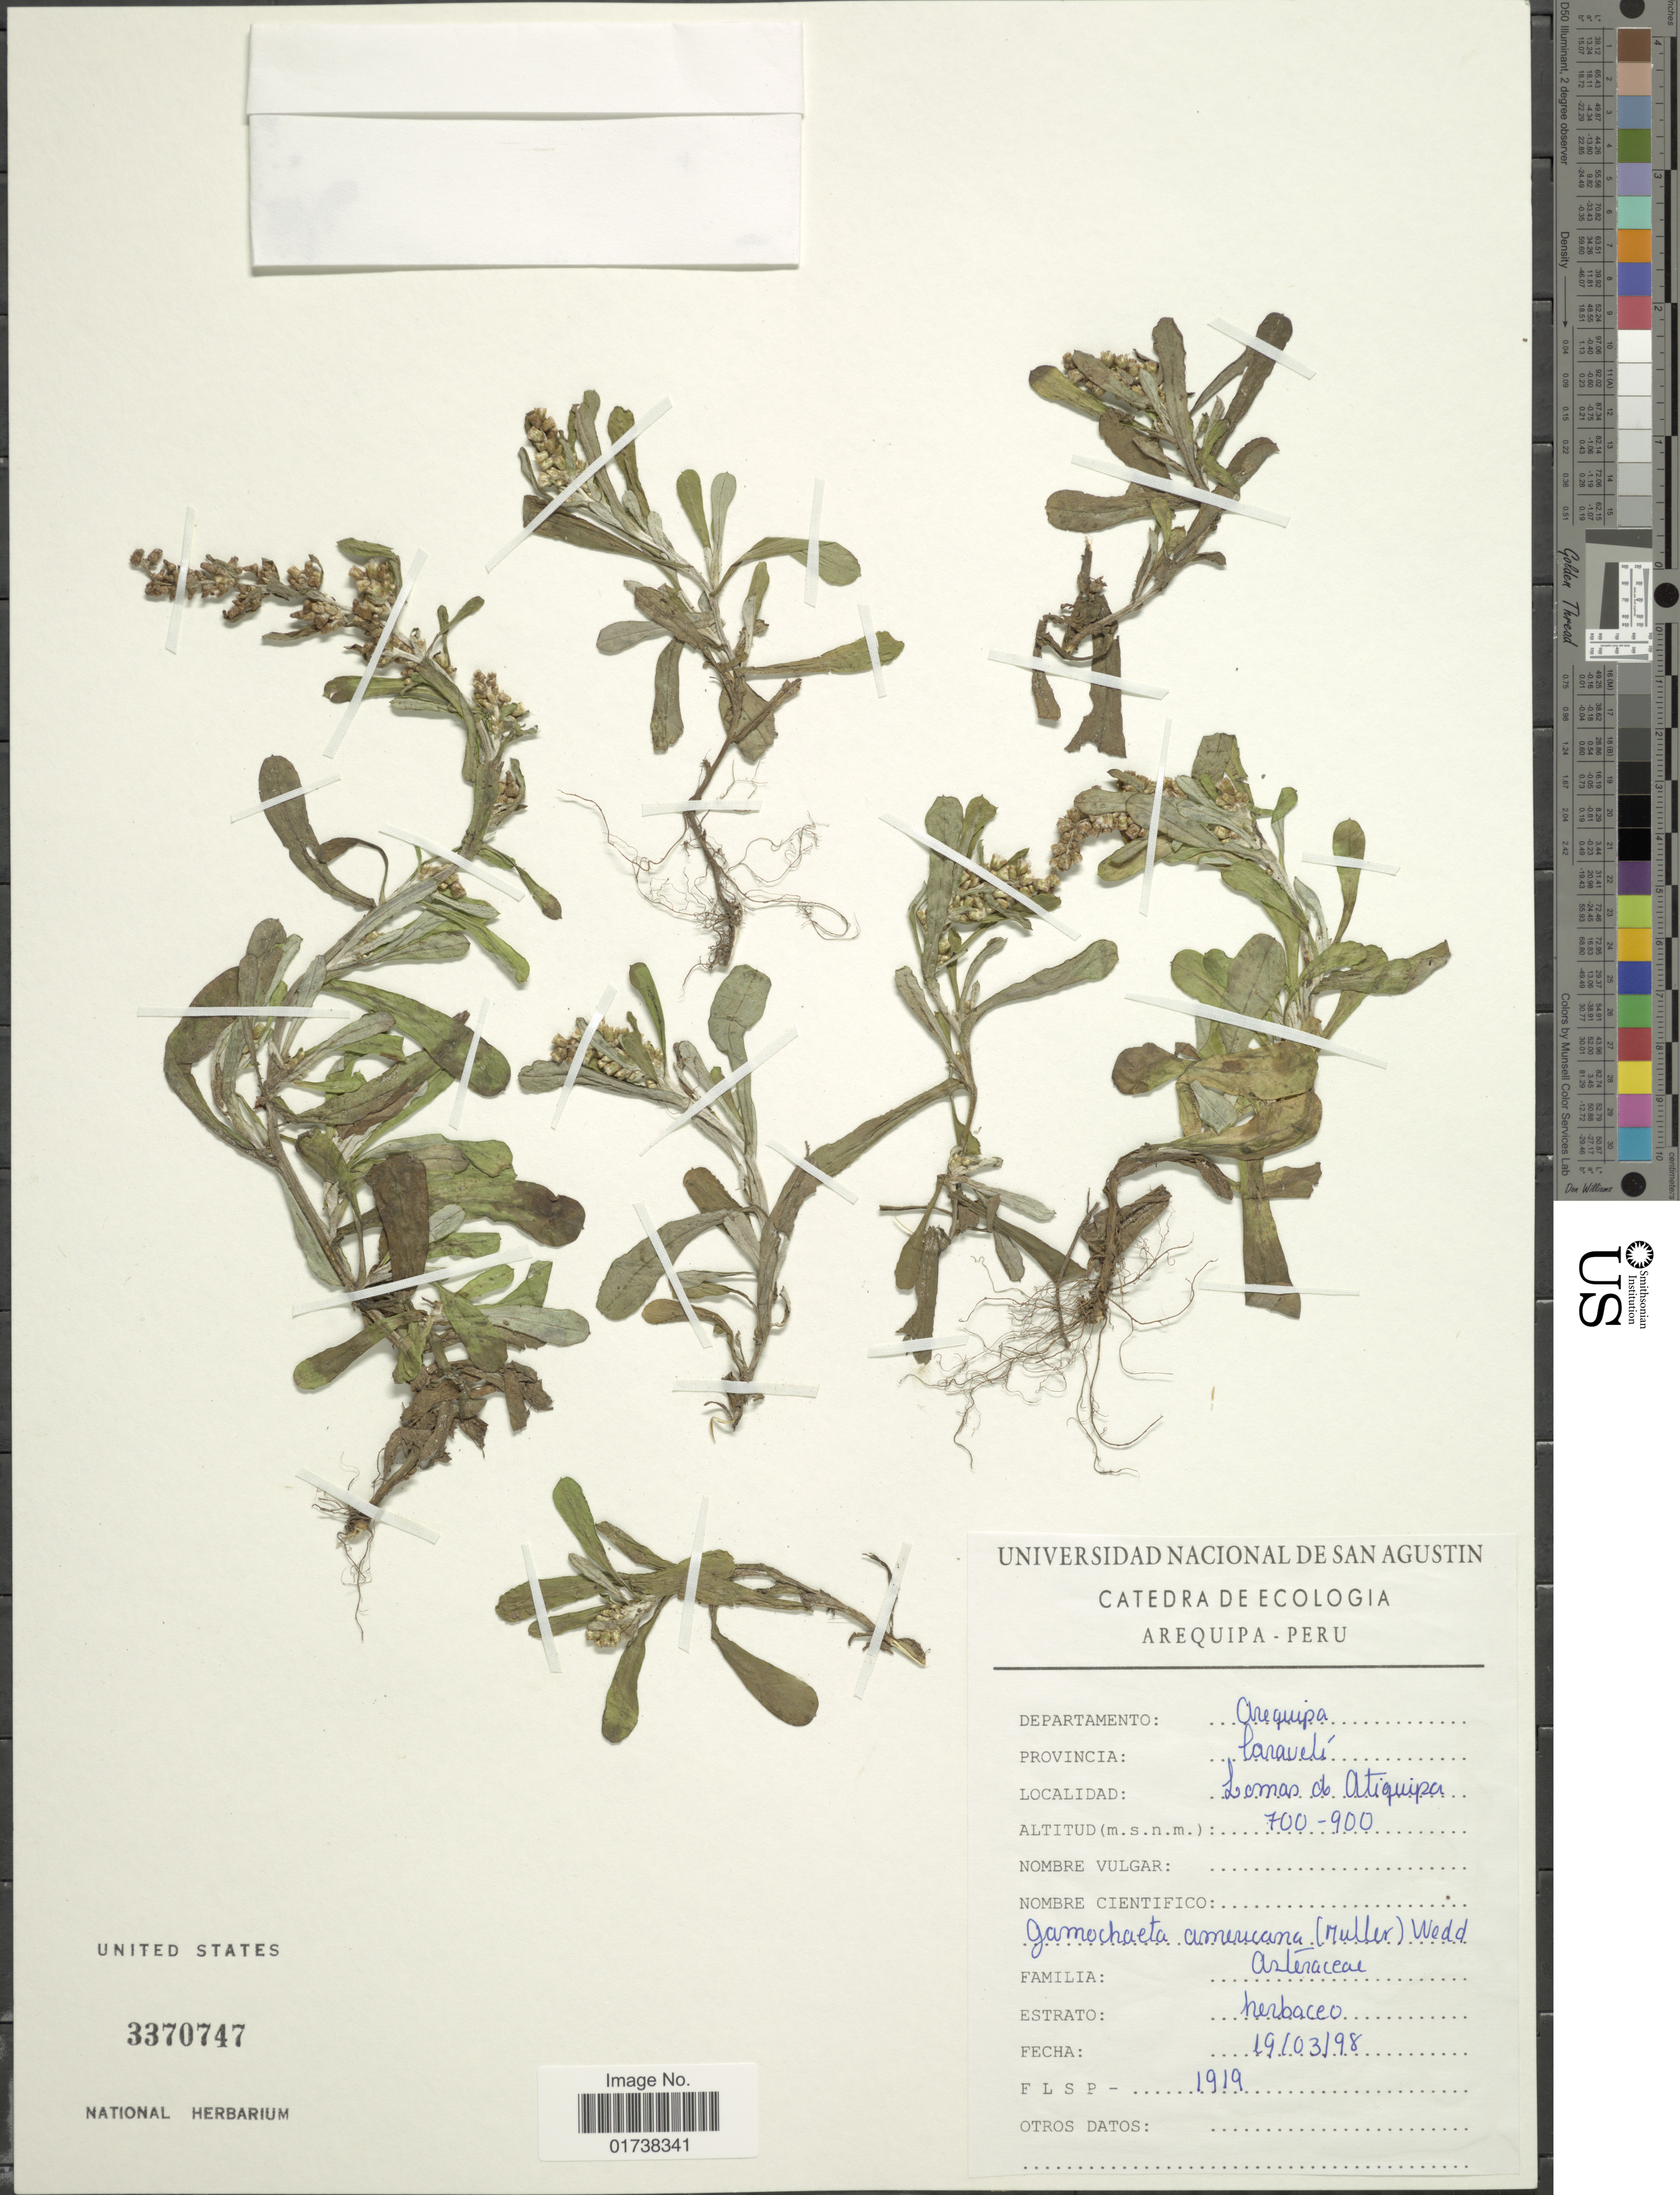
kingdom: Plantae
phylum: Tracheophyta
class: Magnoliopsida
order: Asterales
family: Asteraceae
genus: Gamochaeta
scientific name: Gamochaeta americana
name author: (Mill.) Wedd.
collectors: ex Herb. Catedra de Ecologia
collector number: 1919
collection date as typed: Transcribed d/m/y: 19/3/98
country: Peru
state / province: Arequipa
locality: Provincia Caraveli, Lomas de Atiquipa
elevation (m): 700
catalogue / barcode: US 3370747